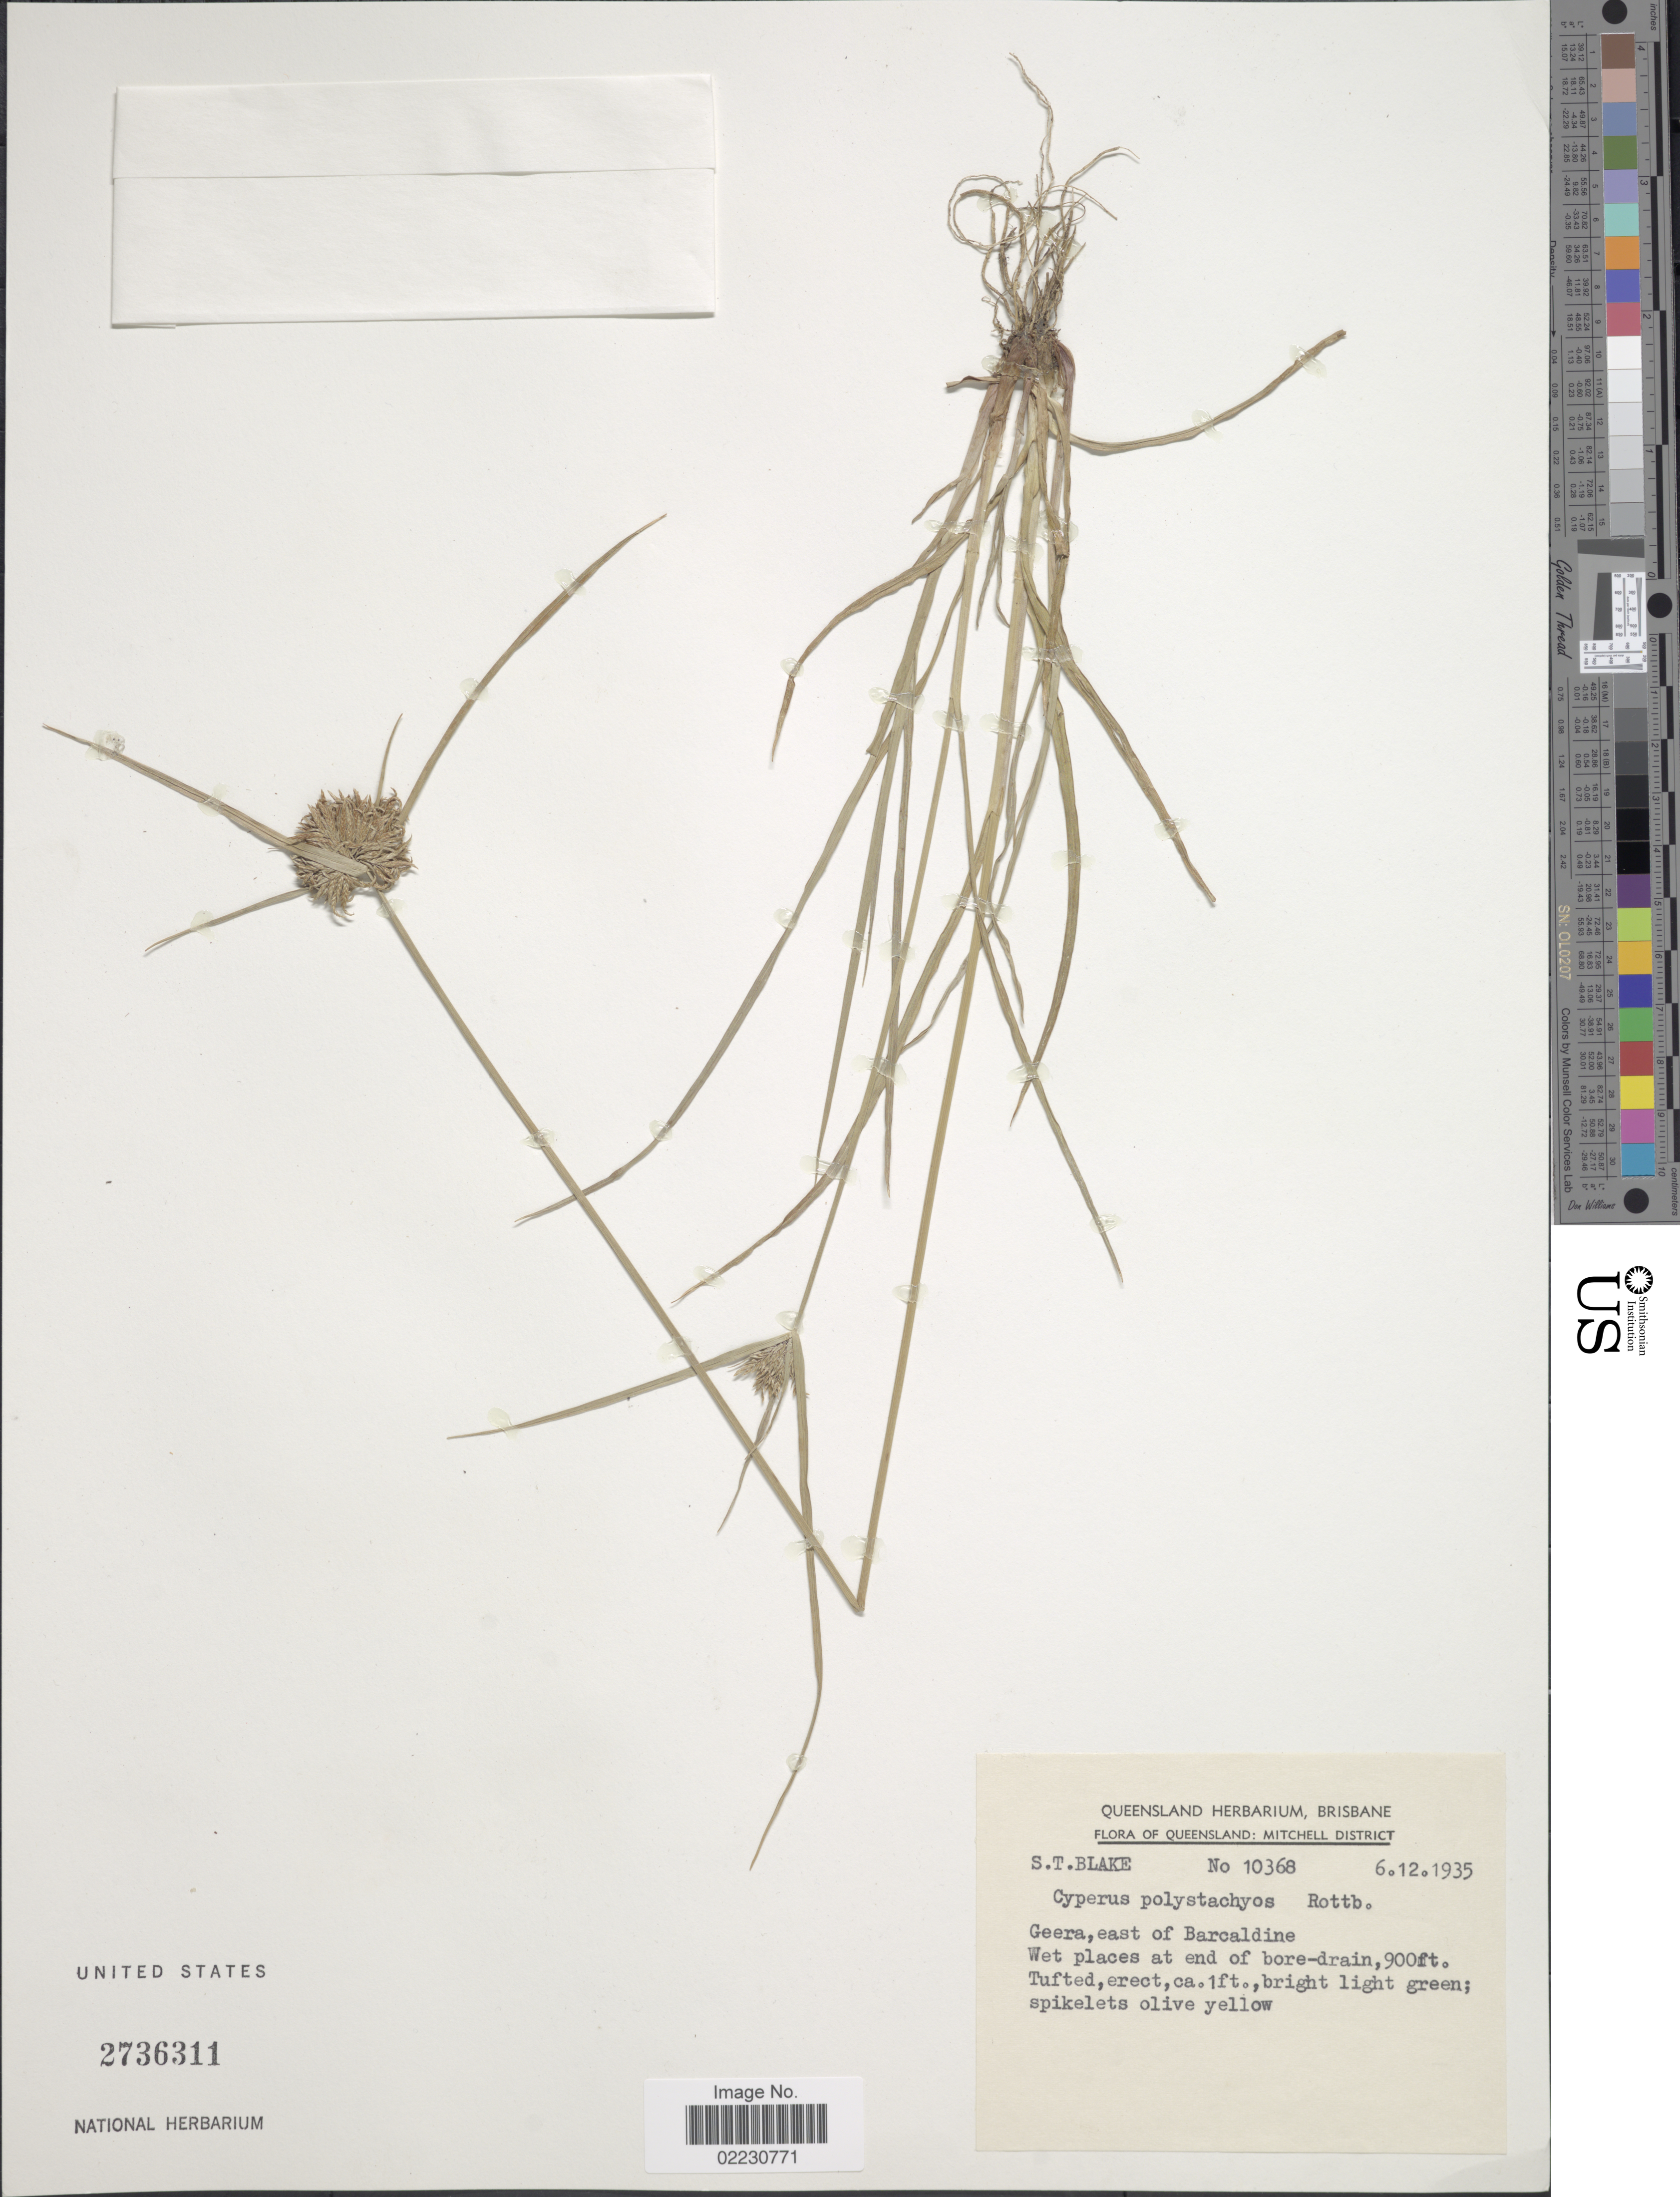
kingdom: Plantae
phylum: Tracheophyta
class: Liliopsida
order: Poales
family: Cyperaceae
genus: Cyperus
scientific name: Cyperus polystachyos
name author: Rottb.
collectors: S. T. Blake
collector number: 10368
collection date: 1935-12-06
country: Australia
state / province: Queensland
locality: Mitchell District, Geera, east of Barcaldine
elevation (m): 274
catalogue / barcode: US 2736311